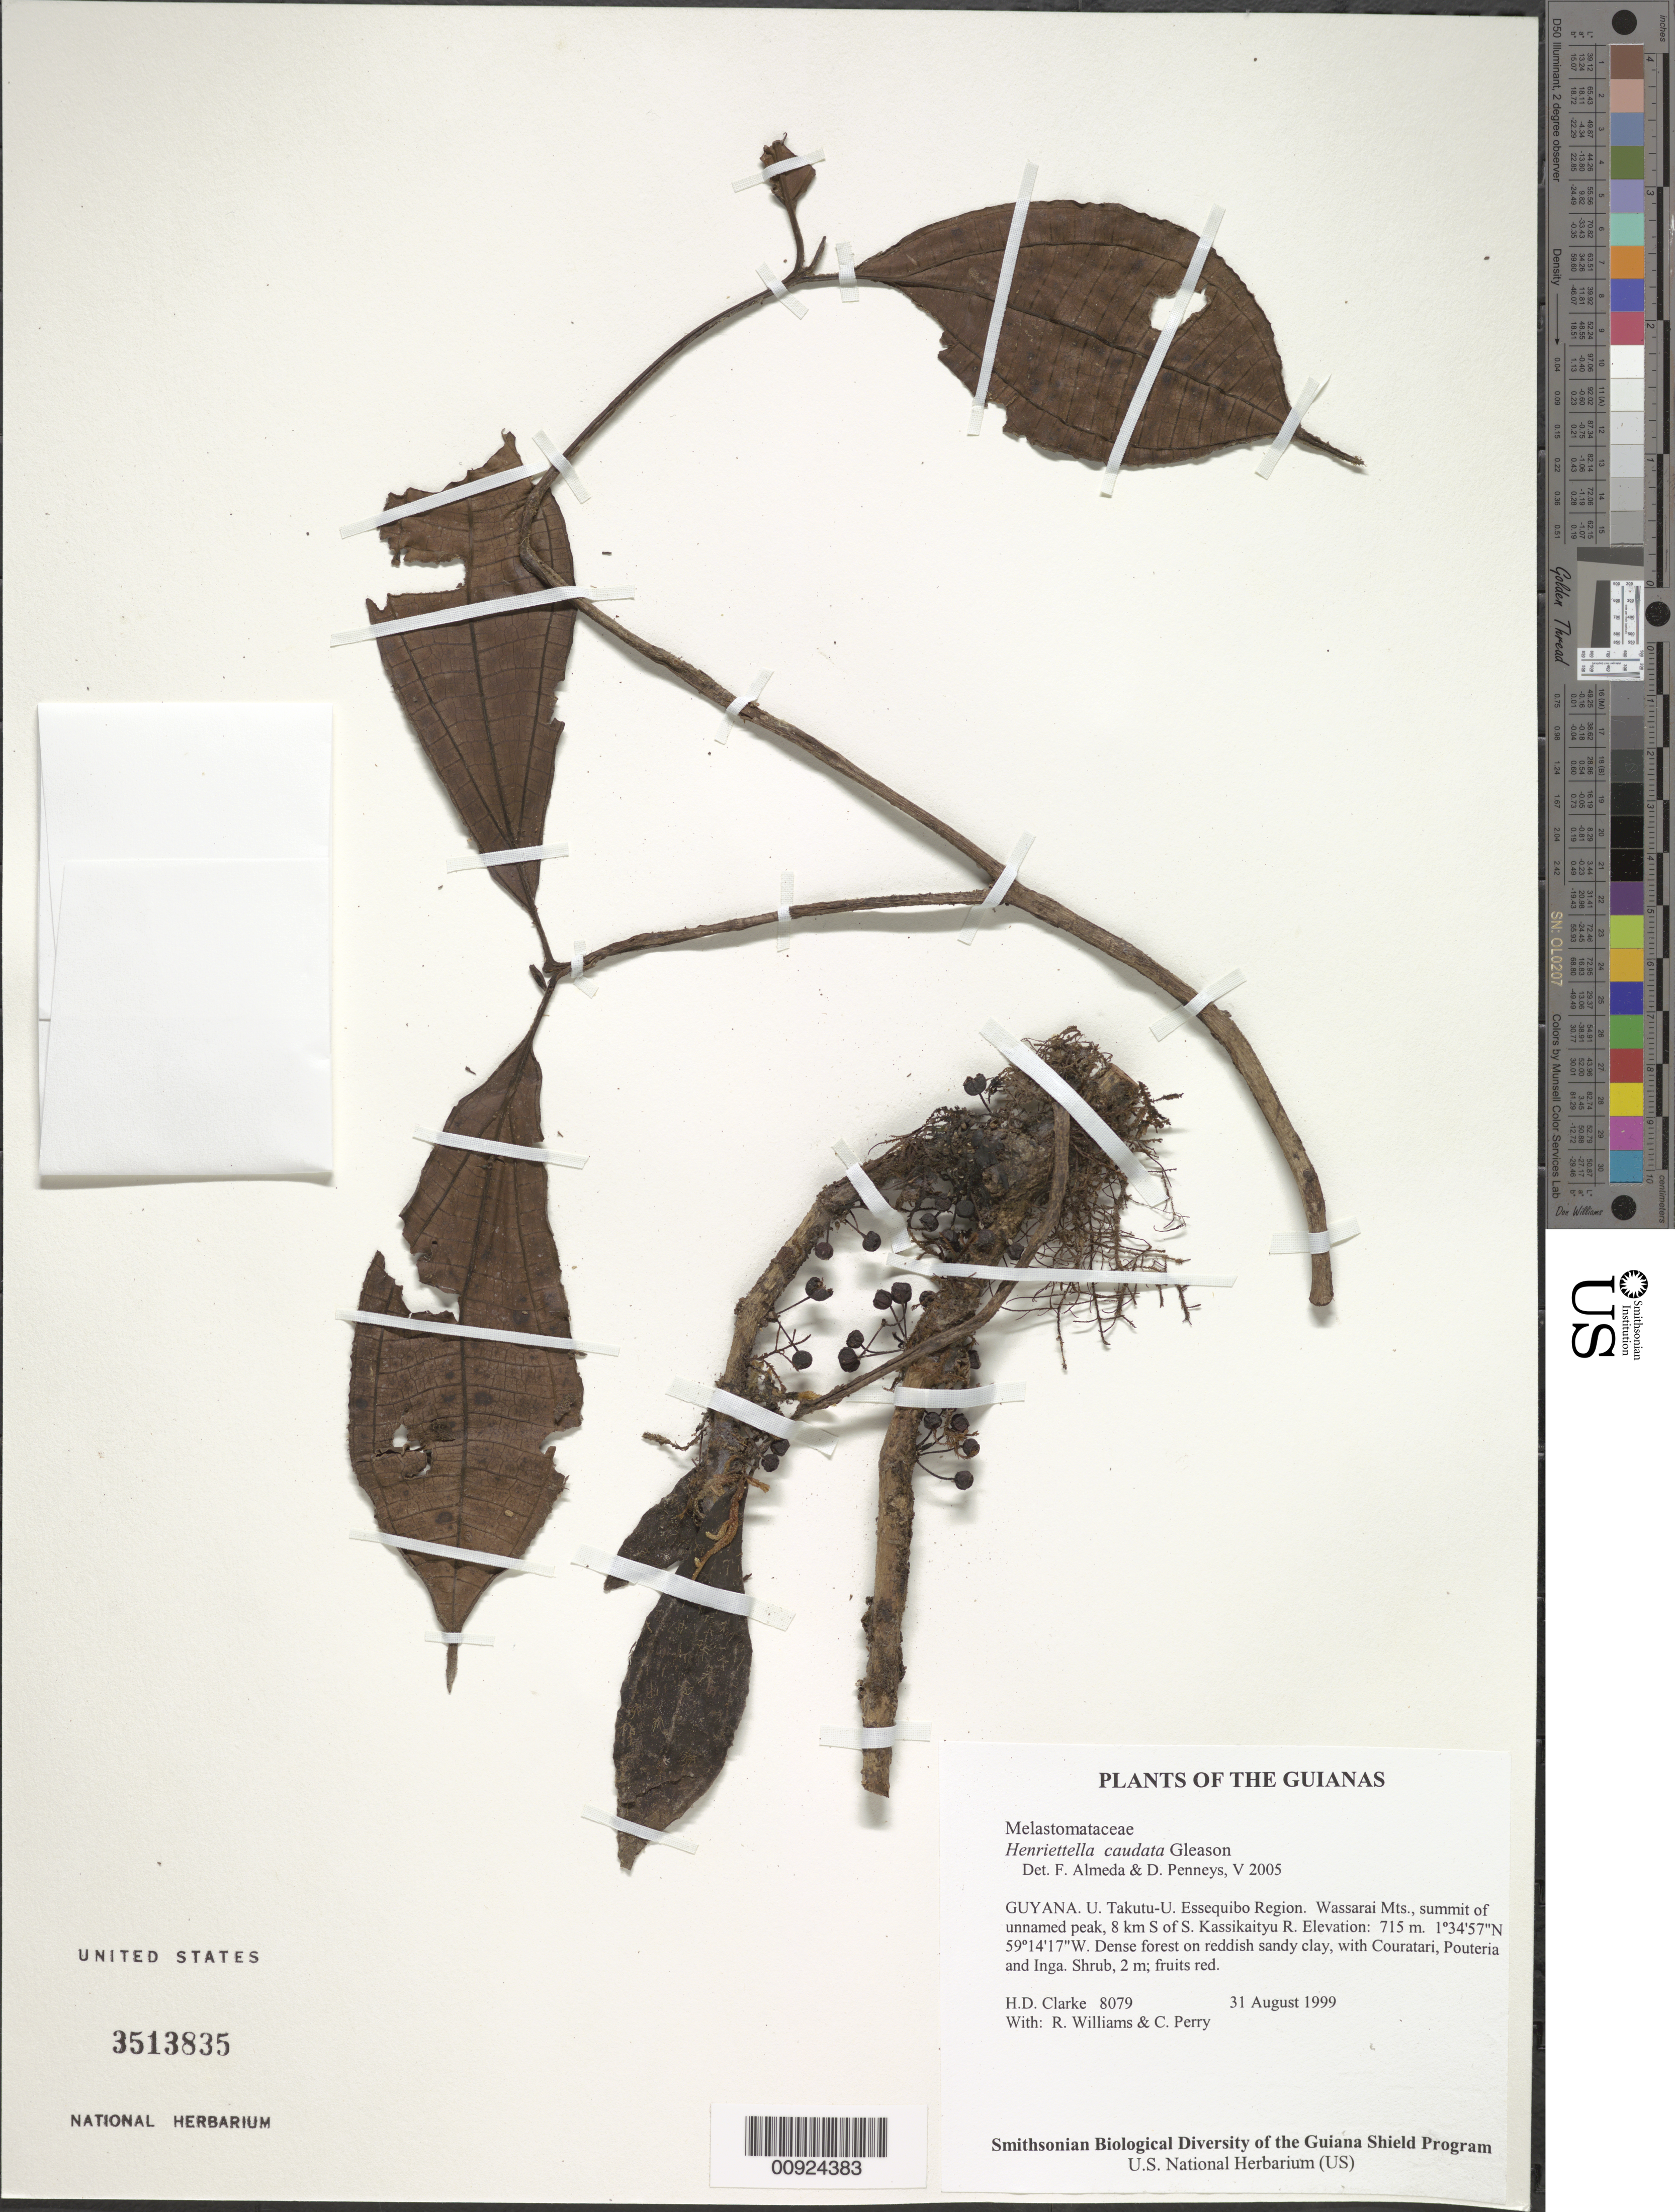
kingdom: Plantae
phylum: Tracheophyta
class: Magnoliopsida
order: Myrtales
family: Melastomataceae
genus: Henriettea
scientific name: Henriettea caudata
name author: (Gleason) Penneys et al.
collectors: H. D. Clarke, R. Williams & C. Perry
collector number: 8079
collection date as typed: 31 August 1999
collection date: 1999-08-31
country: Guyana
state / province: U. Takutu-U. Essequibo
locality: Wassarai Mts., summit of unnamed peak, 8 km S of S. Kassikaityu R.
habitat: Dense forest on reddish sandy clay, with Couratari, Pouteria and Inga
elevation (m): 715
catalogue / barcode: US 3513835